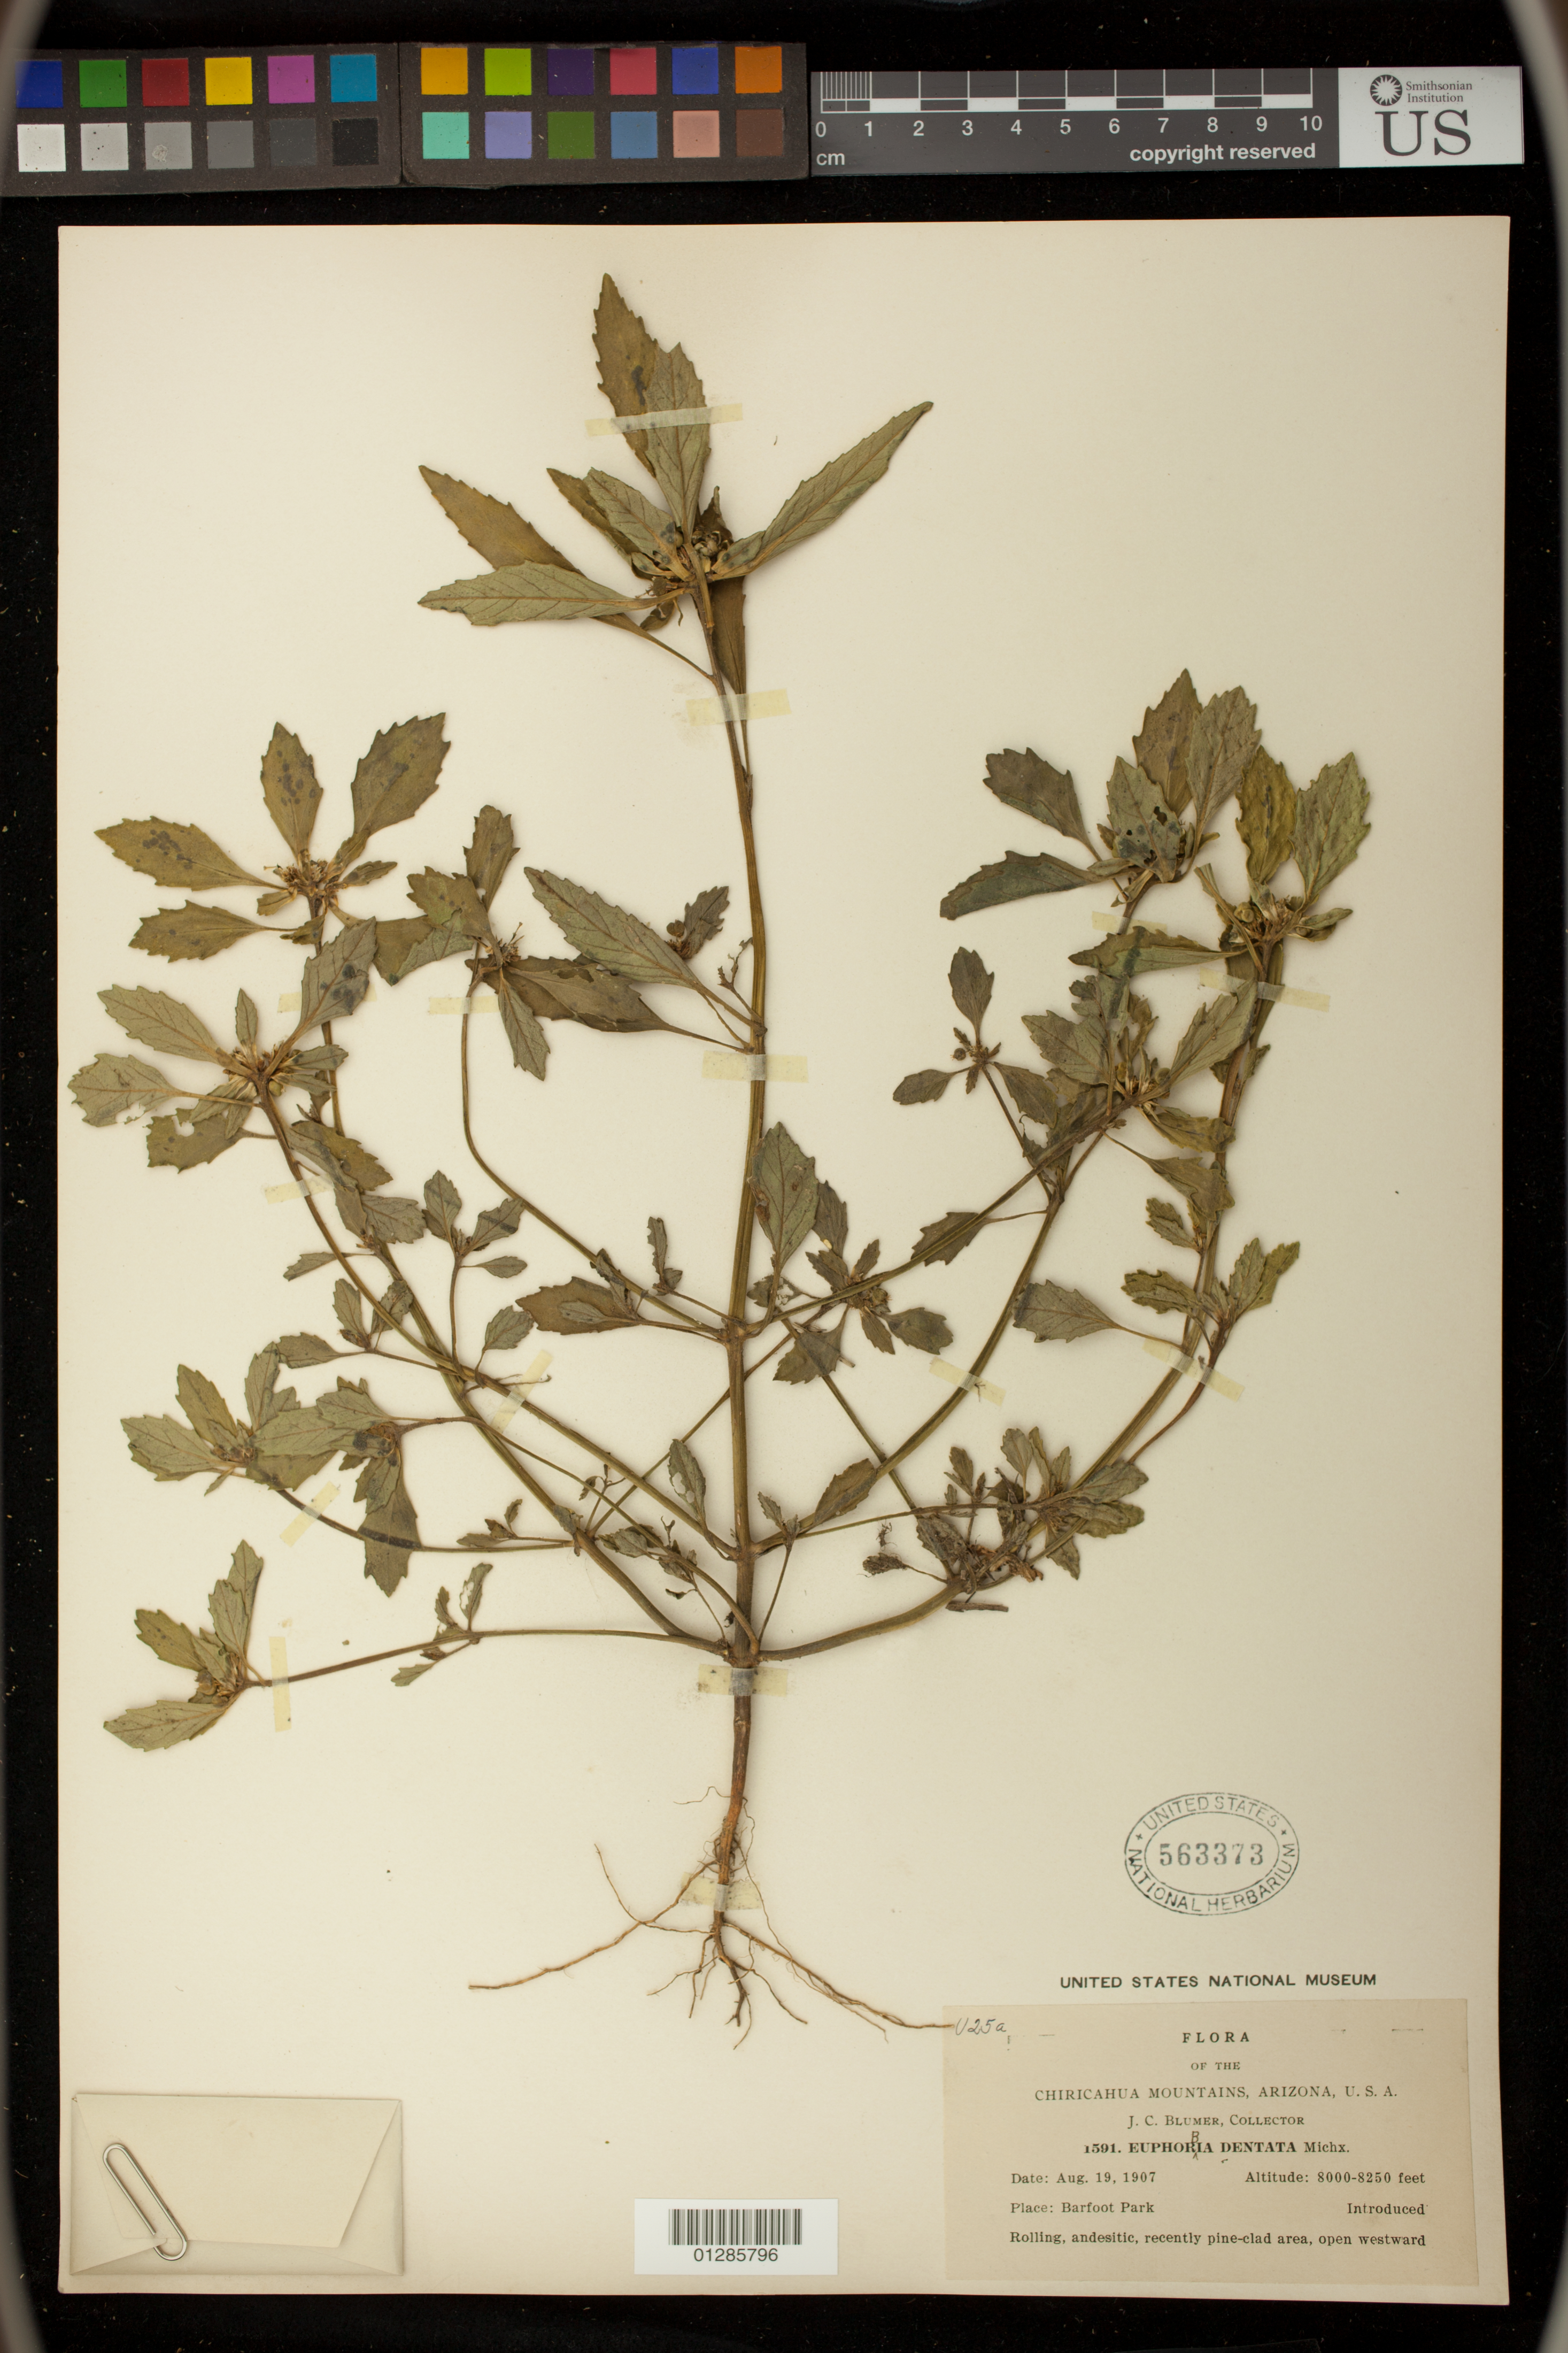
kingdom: Plantae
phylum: Tracheophyta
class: Magnoliopsida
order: Malpighiales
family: Euphorbiaceae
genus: Euphorbia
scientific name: Euphorbia dentata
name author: Michx.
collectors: J. C. Blumer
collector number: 1591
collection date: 1907-08-19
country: United States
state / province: Arizona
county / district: Cochise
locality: Chiricahua Mountains. Barfoot Park.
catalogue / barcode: US 563373